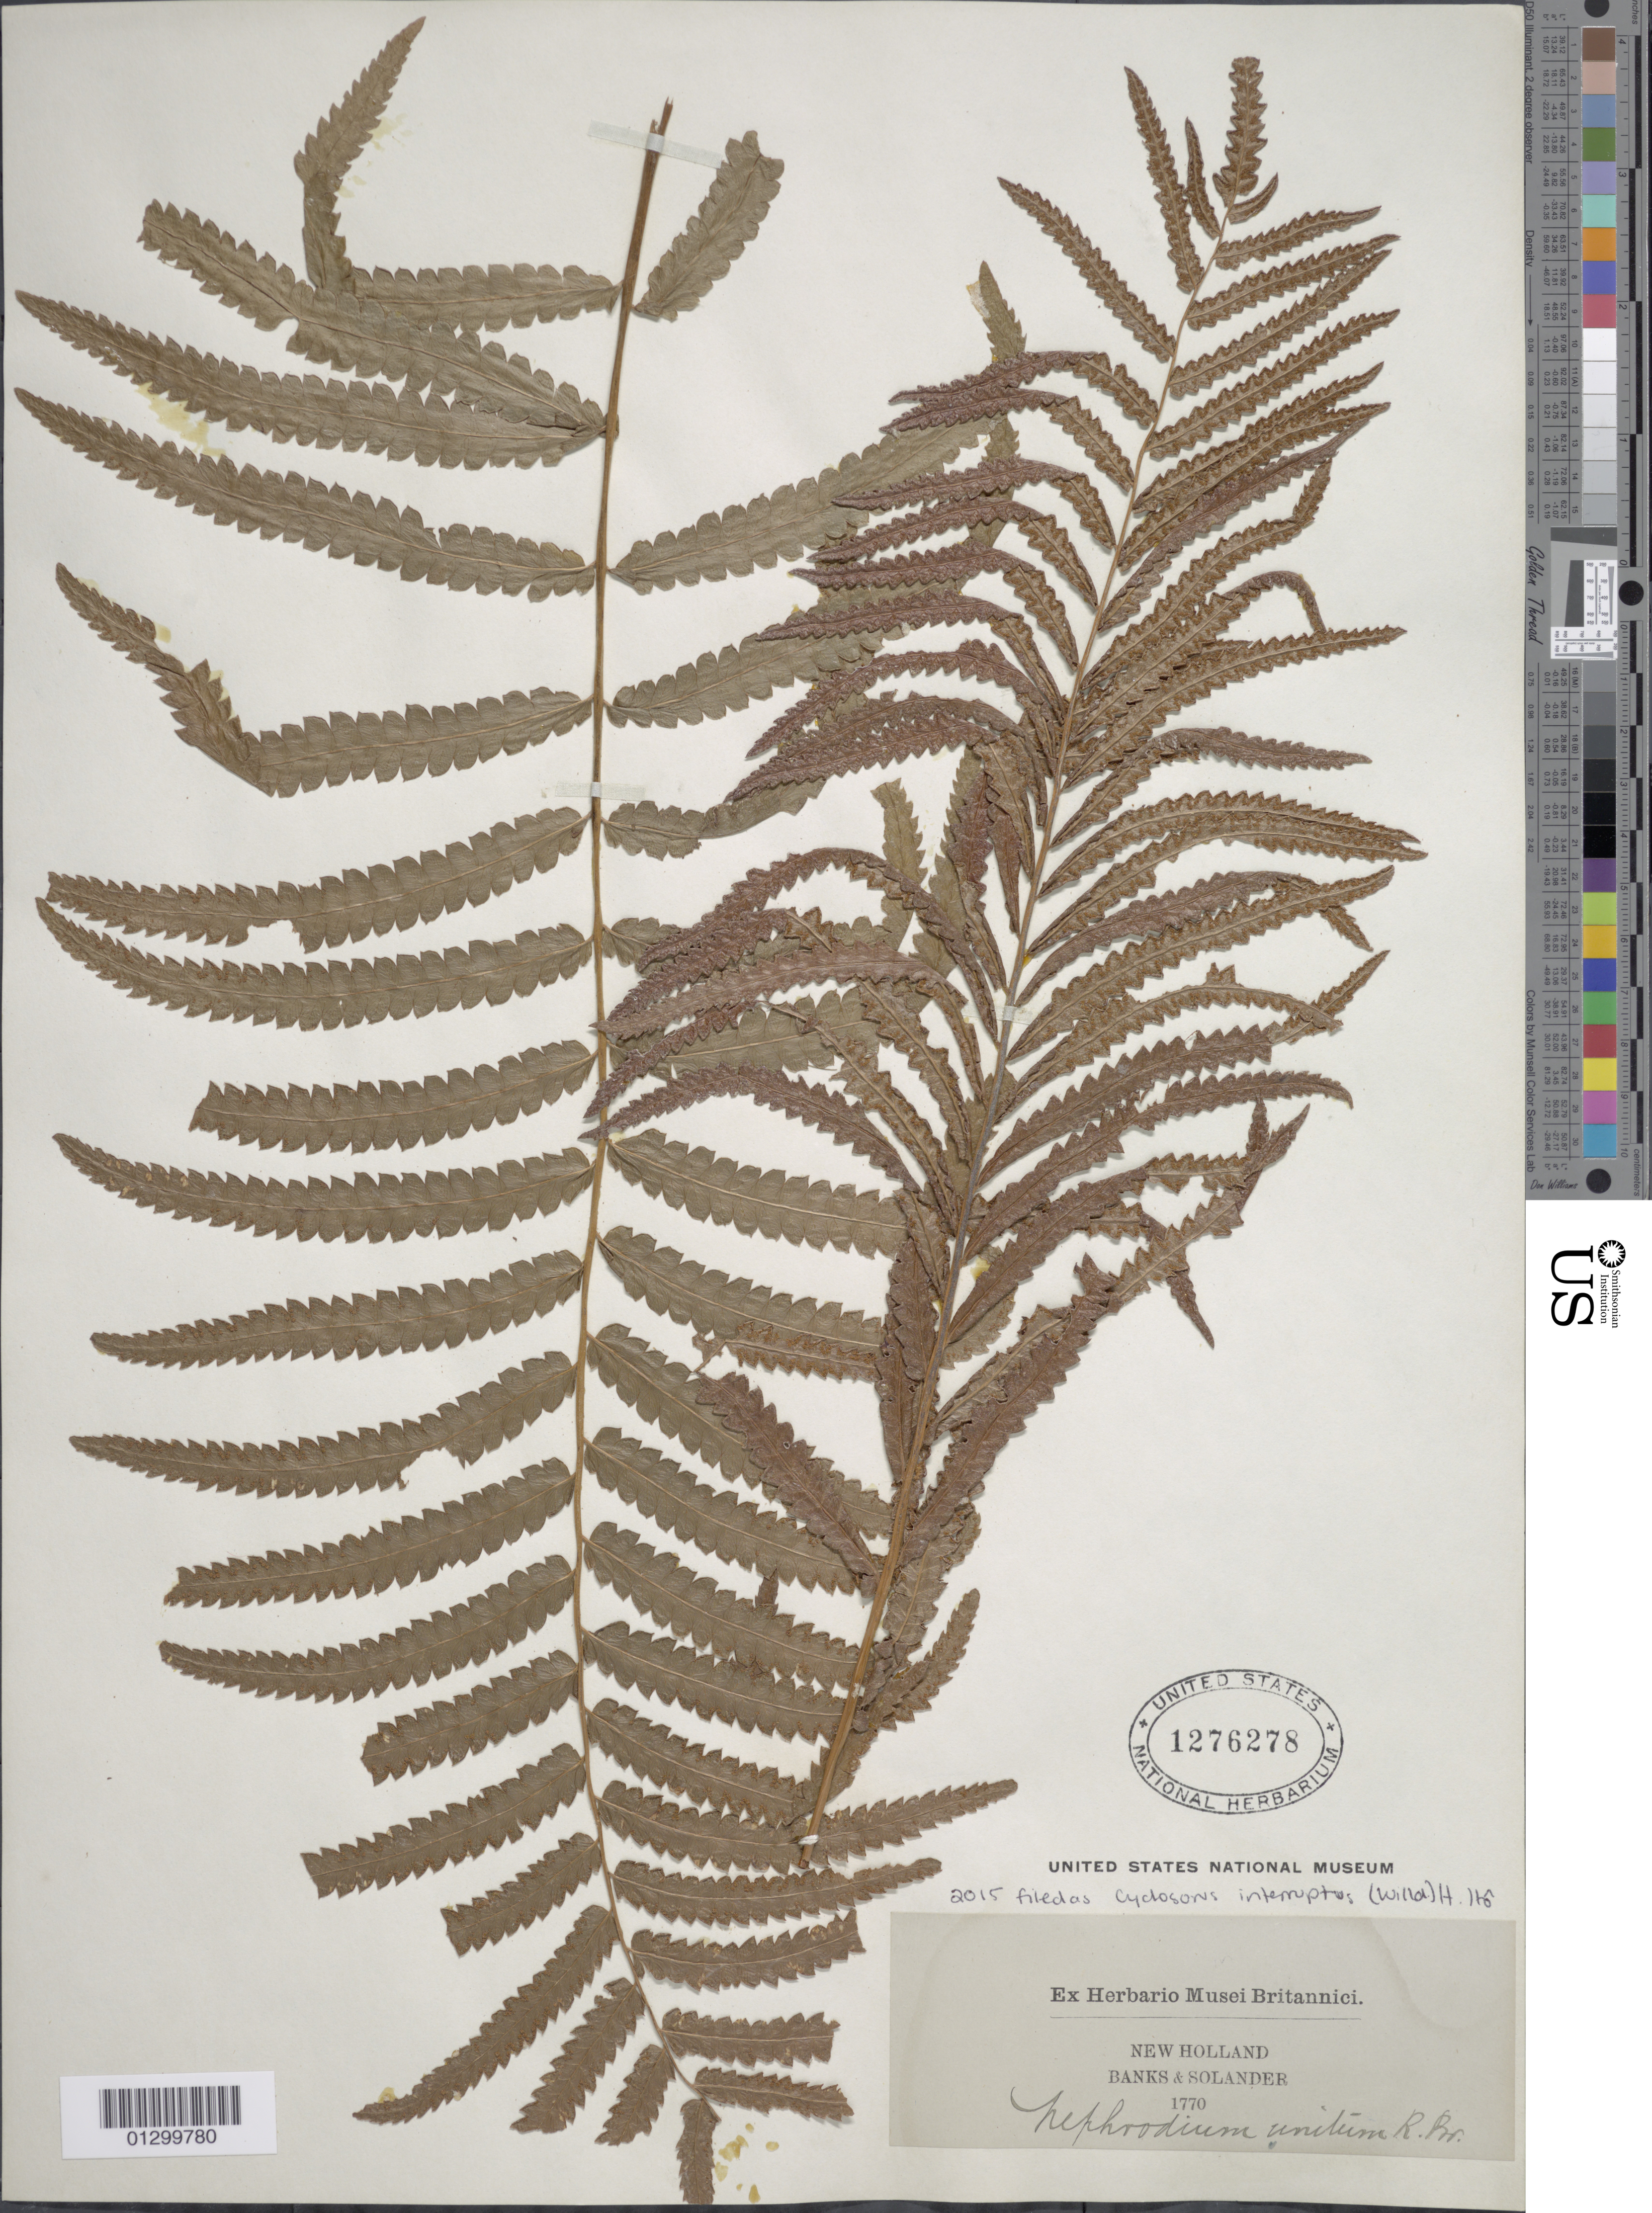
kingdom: Plantae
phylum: Tracheophyta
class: Polypodiopsida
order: Polypodiales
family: Thelypteridaceae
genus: Cyclosorus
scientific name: Cyclosorus interruptus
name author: (Willd.) H. Itô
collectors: J. Banks & D. C. Solander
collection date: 1770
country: Australia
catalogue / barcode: US 1276278